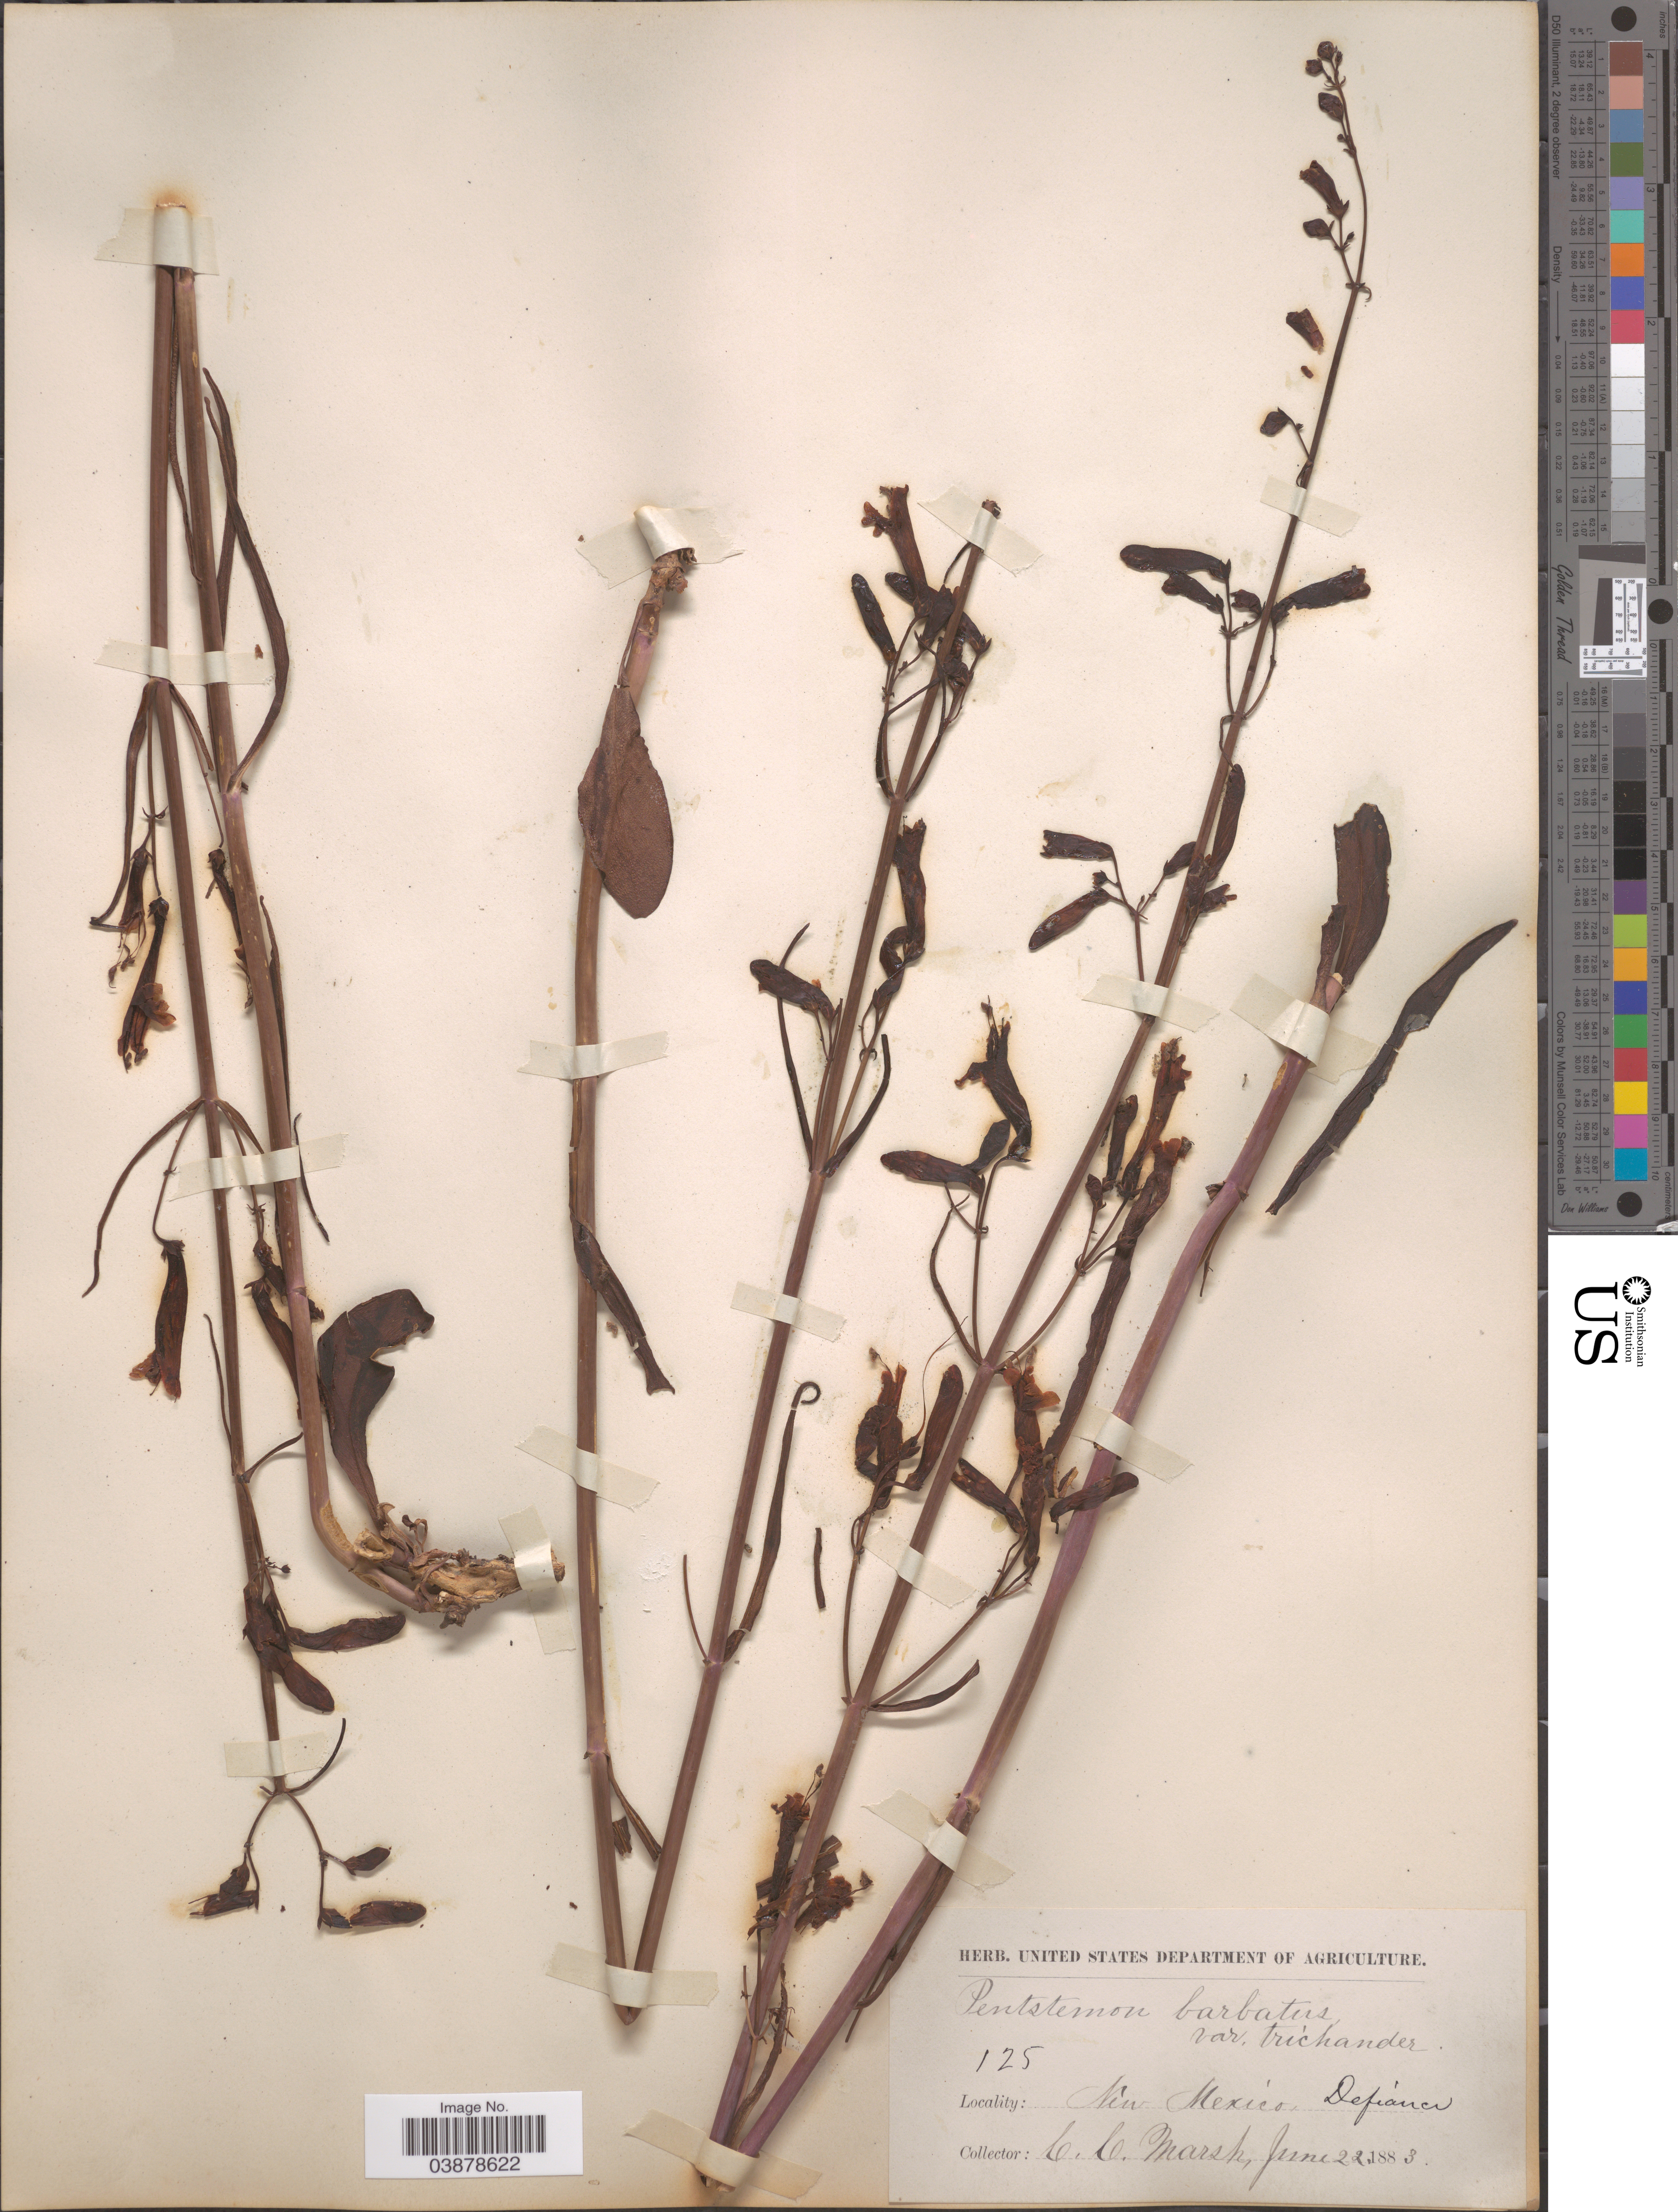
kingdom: Plantae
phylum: Tracheophyta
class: Magnoliopsida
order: Lamiales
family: Plantaginaceae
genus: Penstemon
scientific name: Penstemon trichander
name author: (A. Gray) Rydb.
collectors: C. C. Marsh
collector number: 125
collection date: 1883-06-22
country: United States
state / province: New Mexico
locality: Defiance.